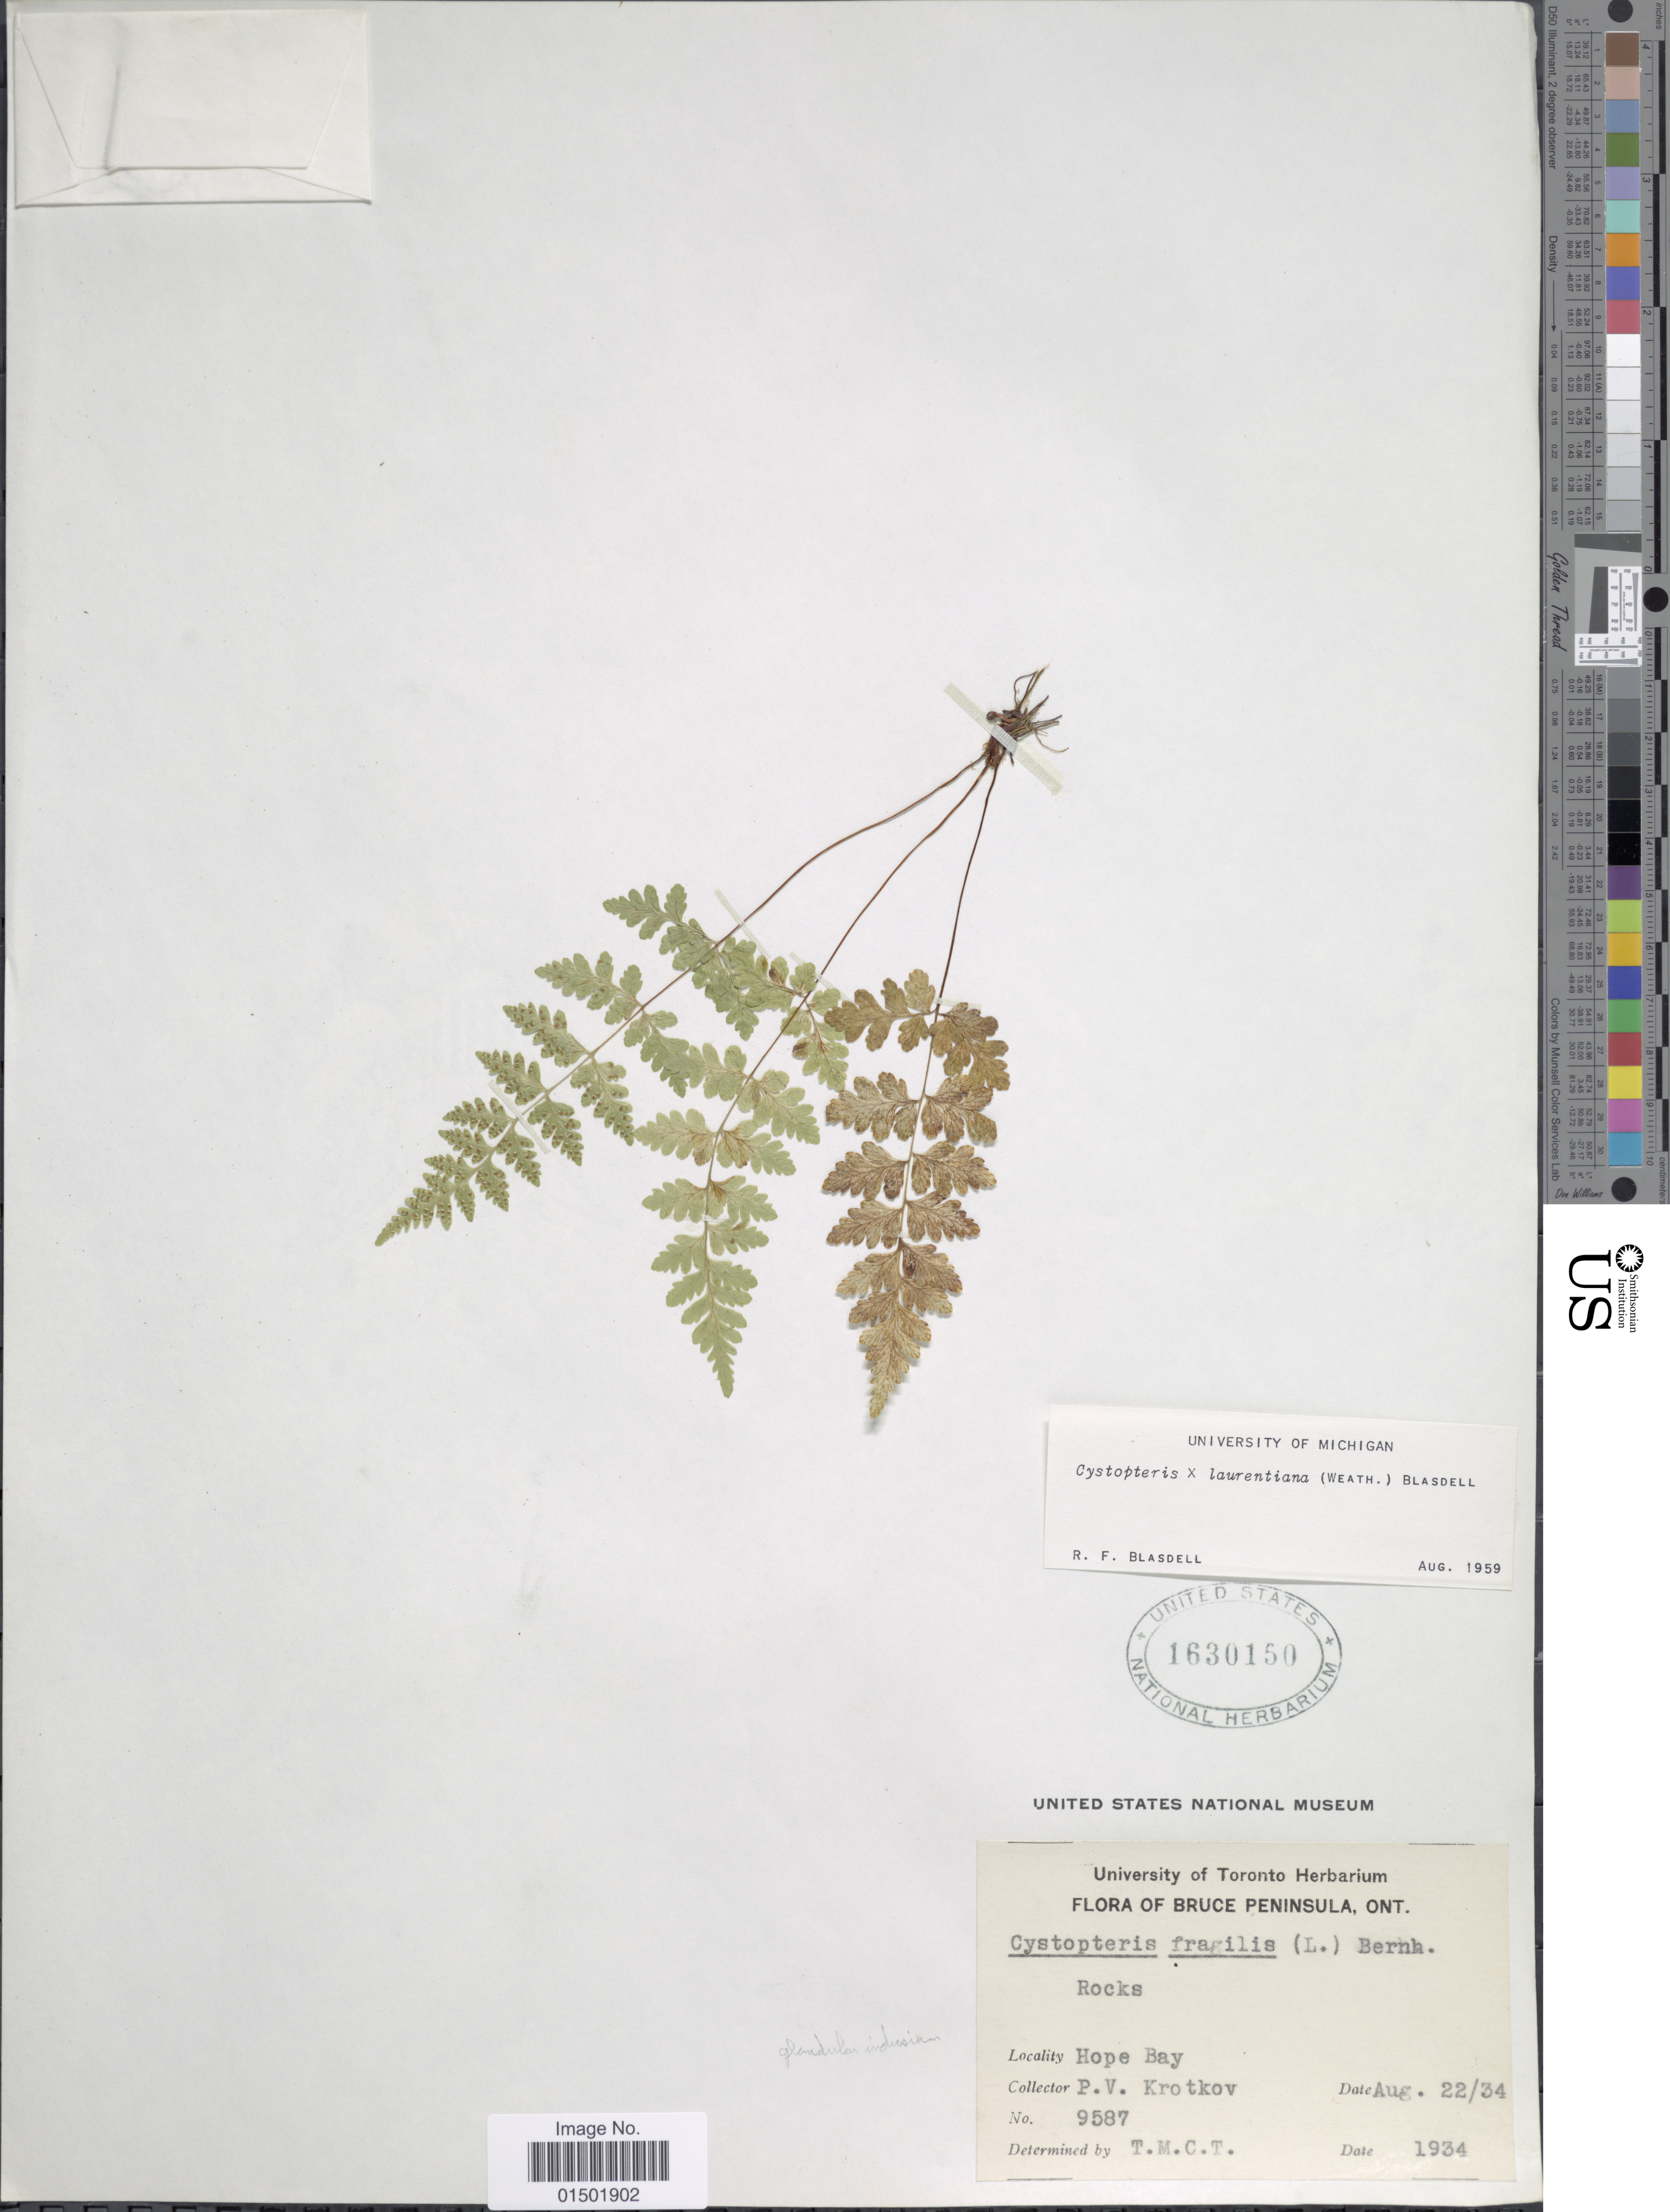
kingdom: Plantae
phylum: Tracheophyta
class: Polypodiopsida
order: Polypodiales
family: Cystopteridaceae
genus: Cystopteris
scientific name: Cystopteris laurentiana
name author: (Weath.) Blasdell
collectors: P. V. Krotkov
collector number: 9587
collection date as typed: Transcribed d/m/y: 22/8/34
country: Canada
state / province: Ontario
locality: Bruce Peninsula. Hope Bay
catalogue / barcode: US 1630150